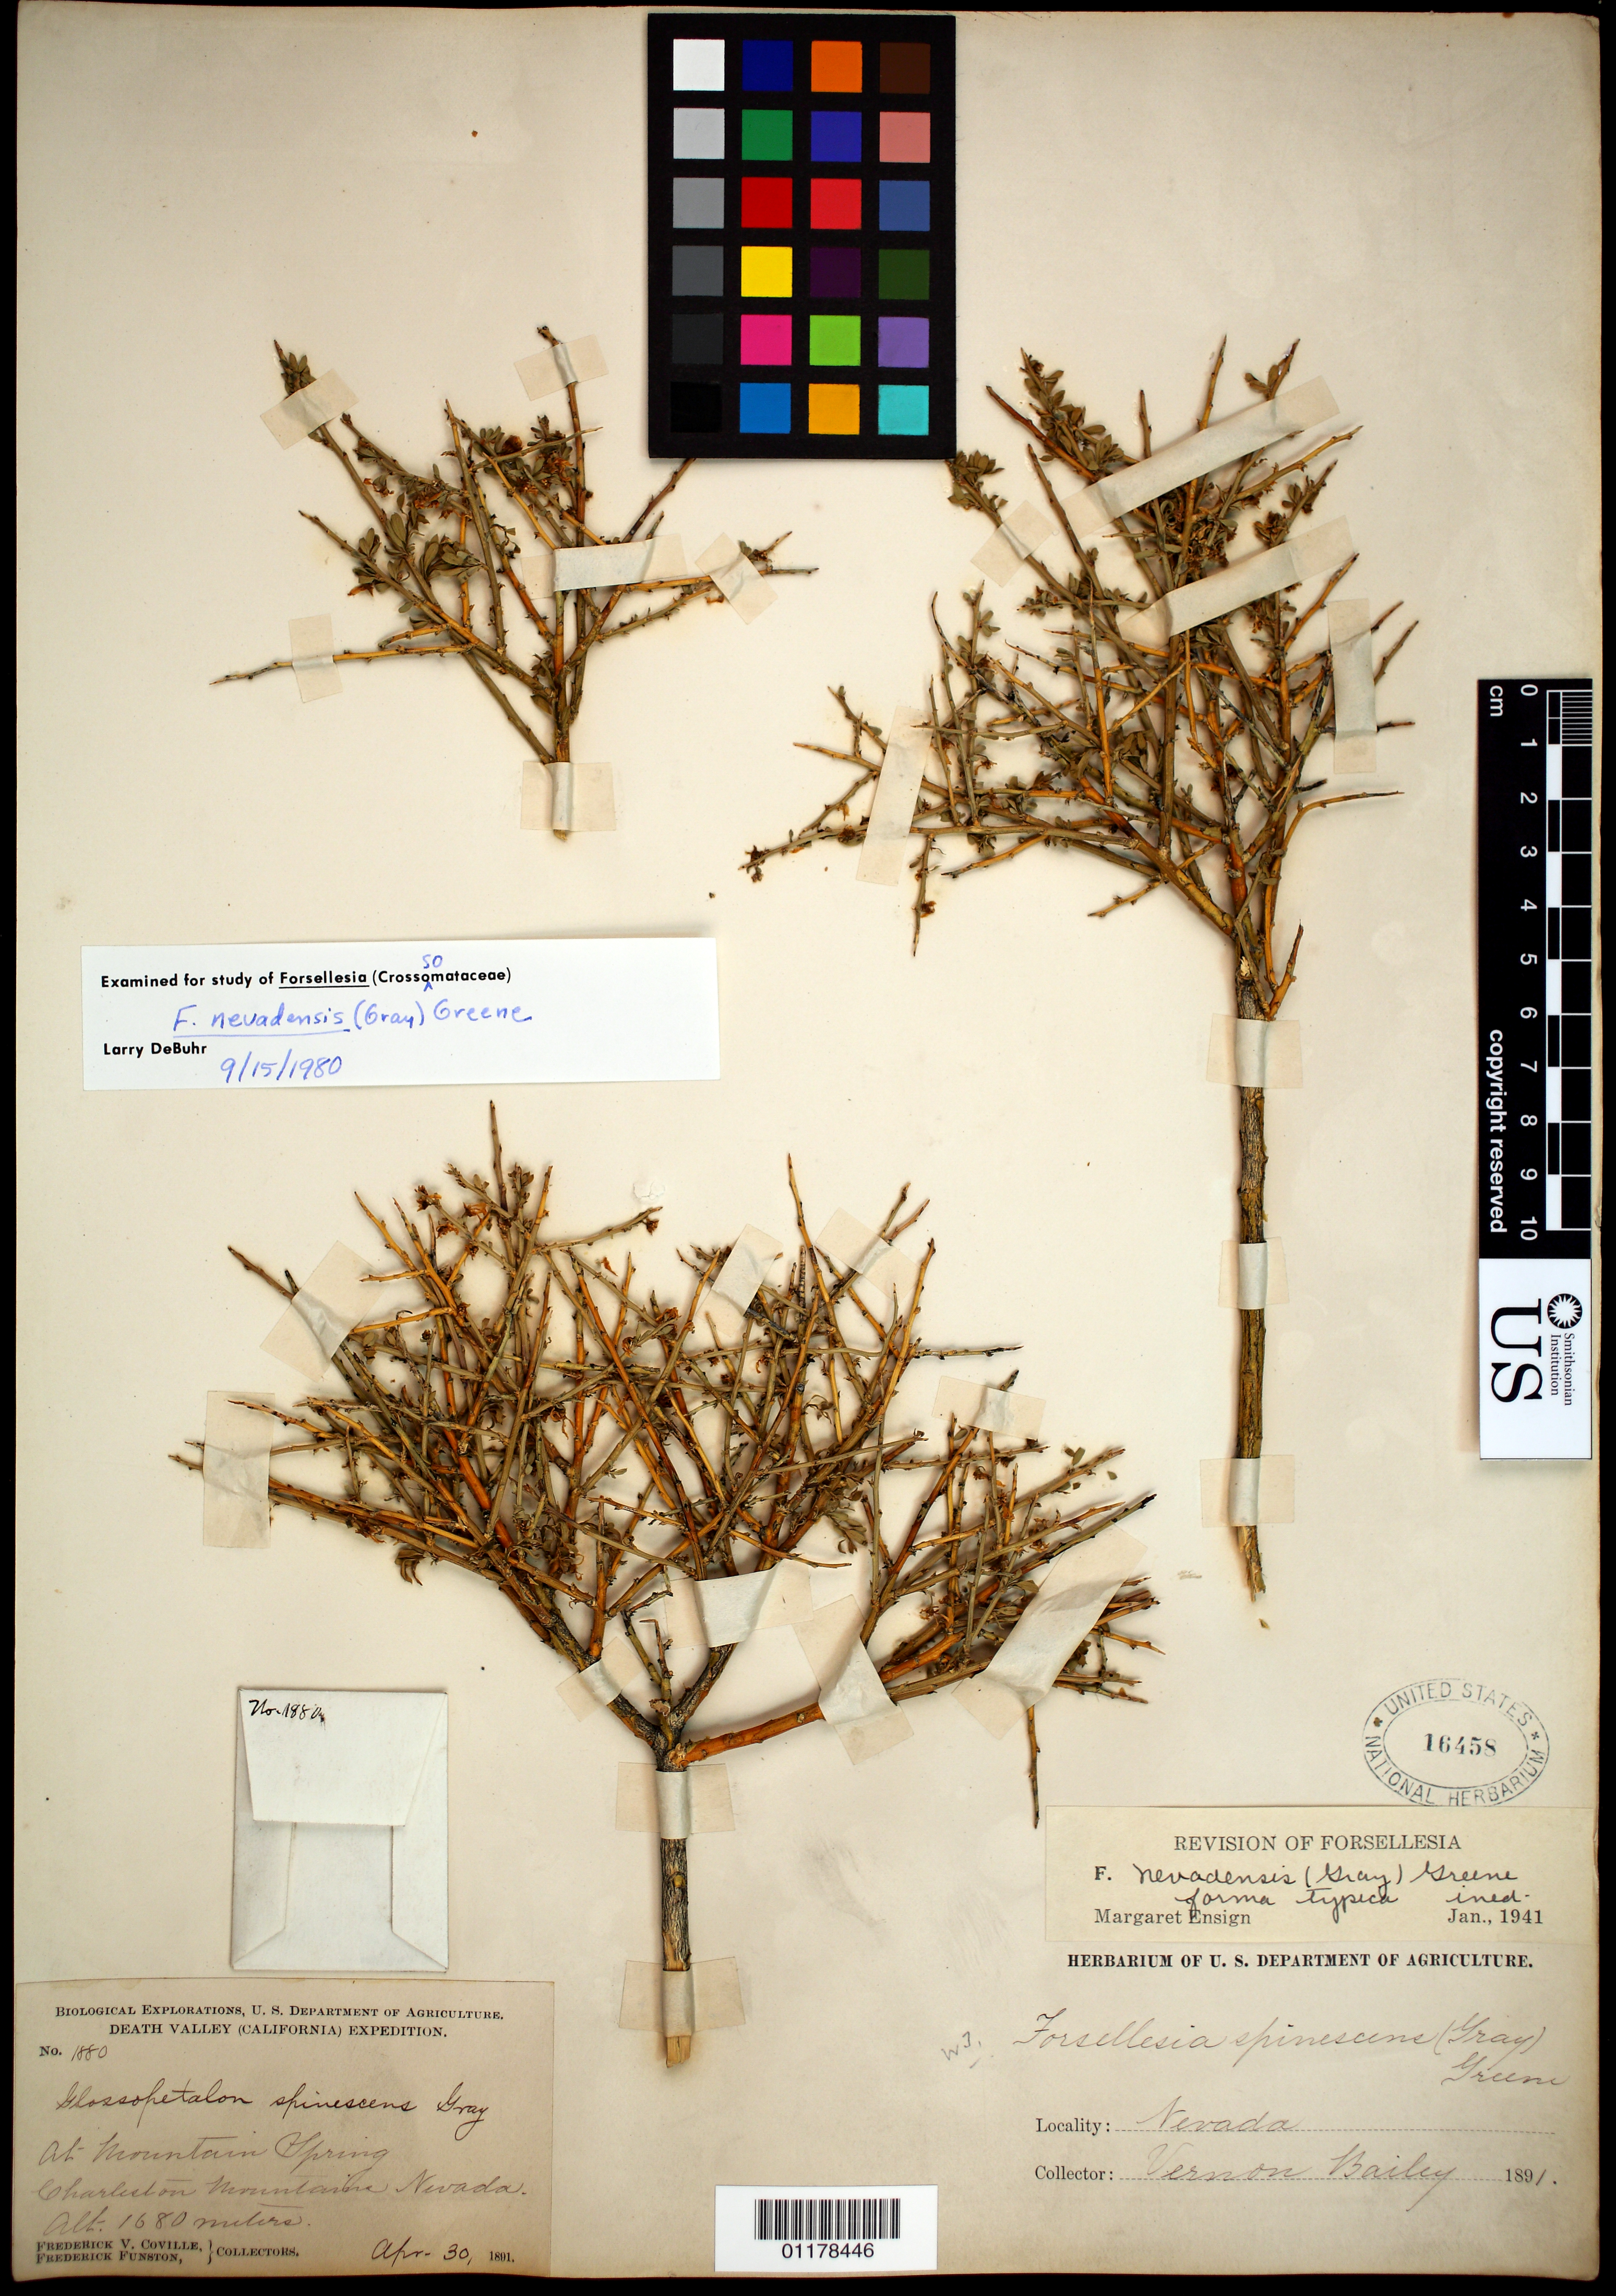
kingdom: Plantae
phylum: Tracheophyta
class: Magnoliopsida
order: Crossosomatales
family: Crossosomataceae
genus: Glossopetalon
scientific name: Glossopetalon spinescens var. aridum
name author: M.E. Jones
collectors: V. O. Bailey, F. V. Coville & F. Funston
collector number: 1880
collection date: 1891-04-30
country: United States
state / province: Nevada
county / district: Lincoln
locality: At mountain spring, Charleston mts.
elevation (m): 1680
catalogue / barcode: US 16458